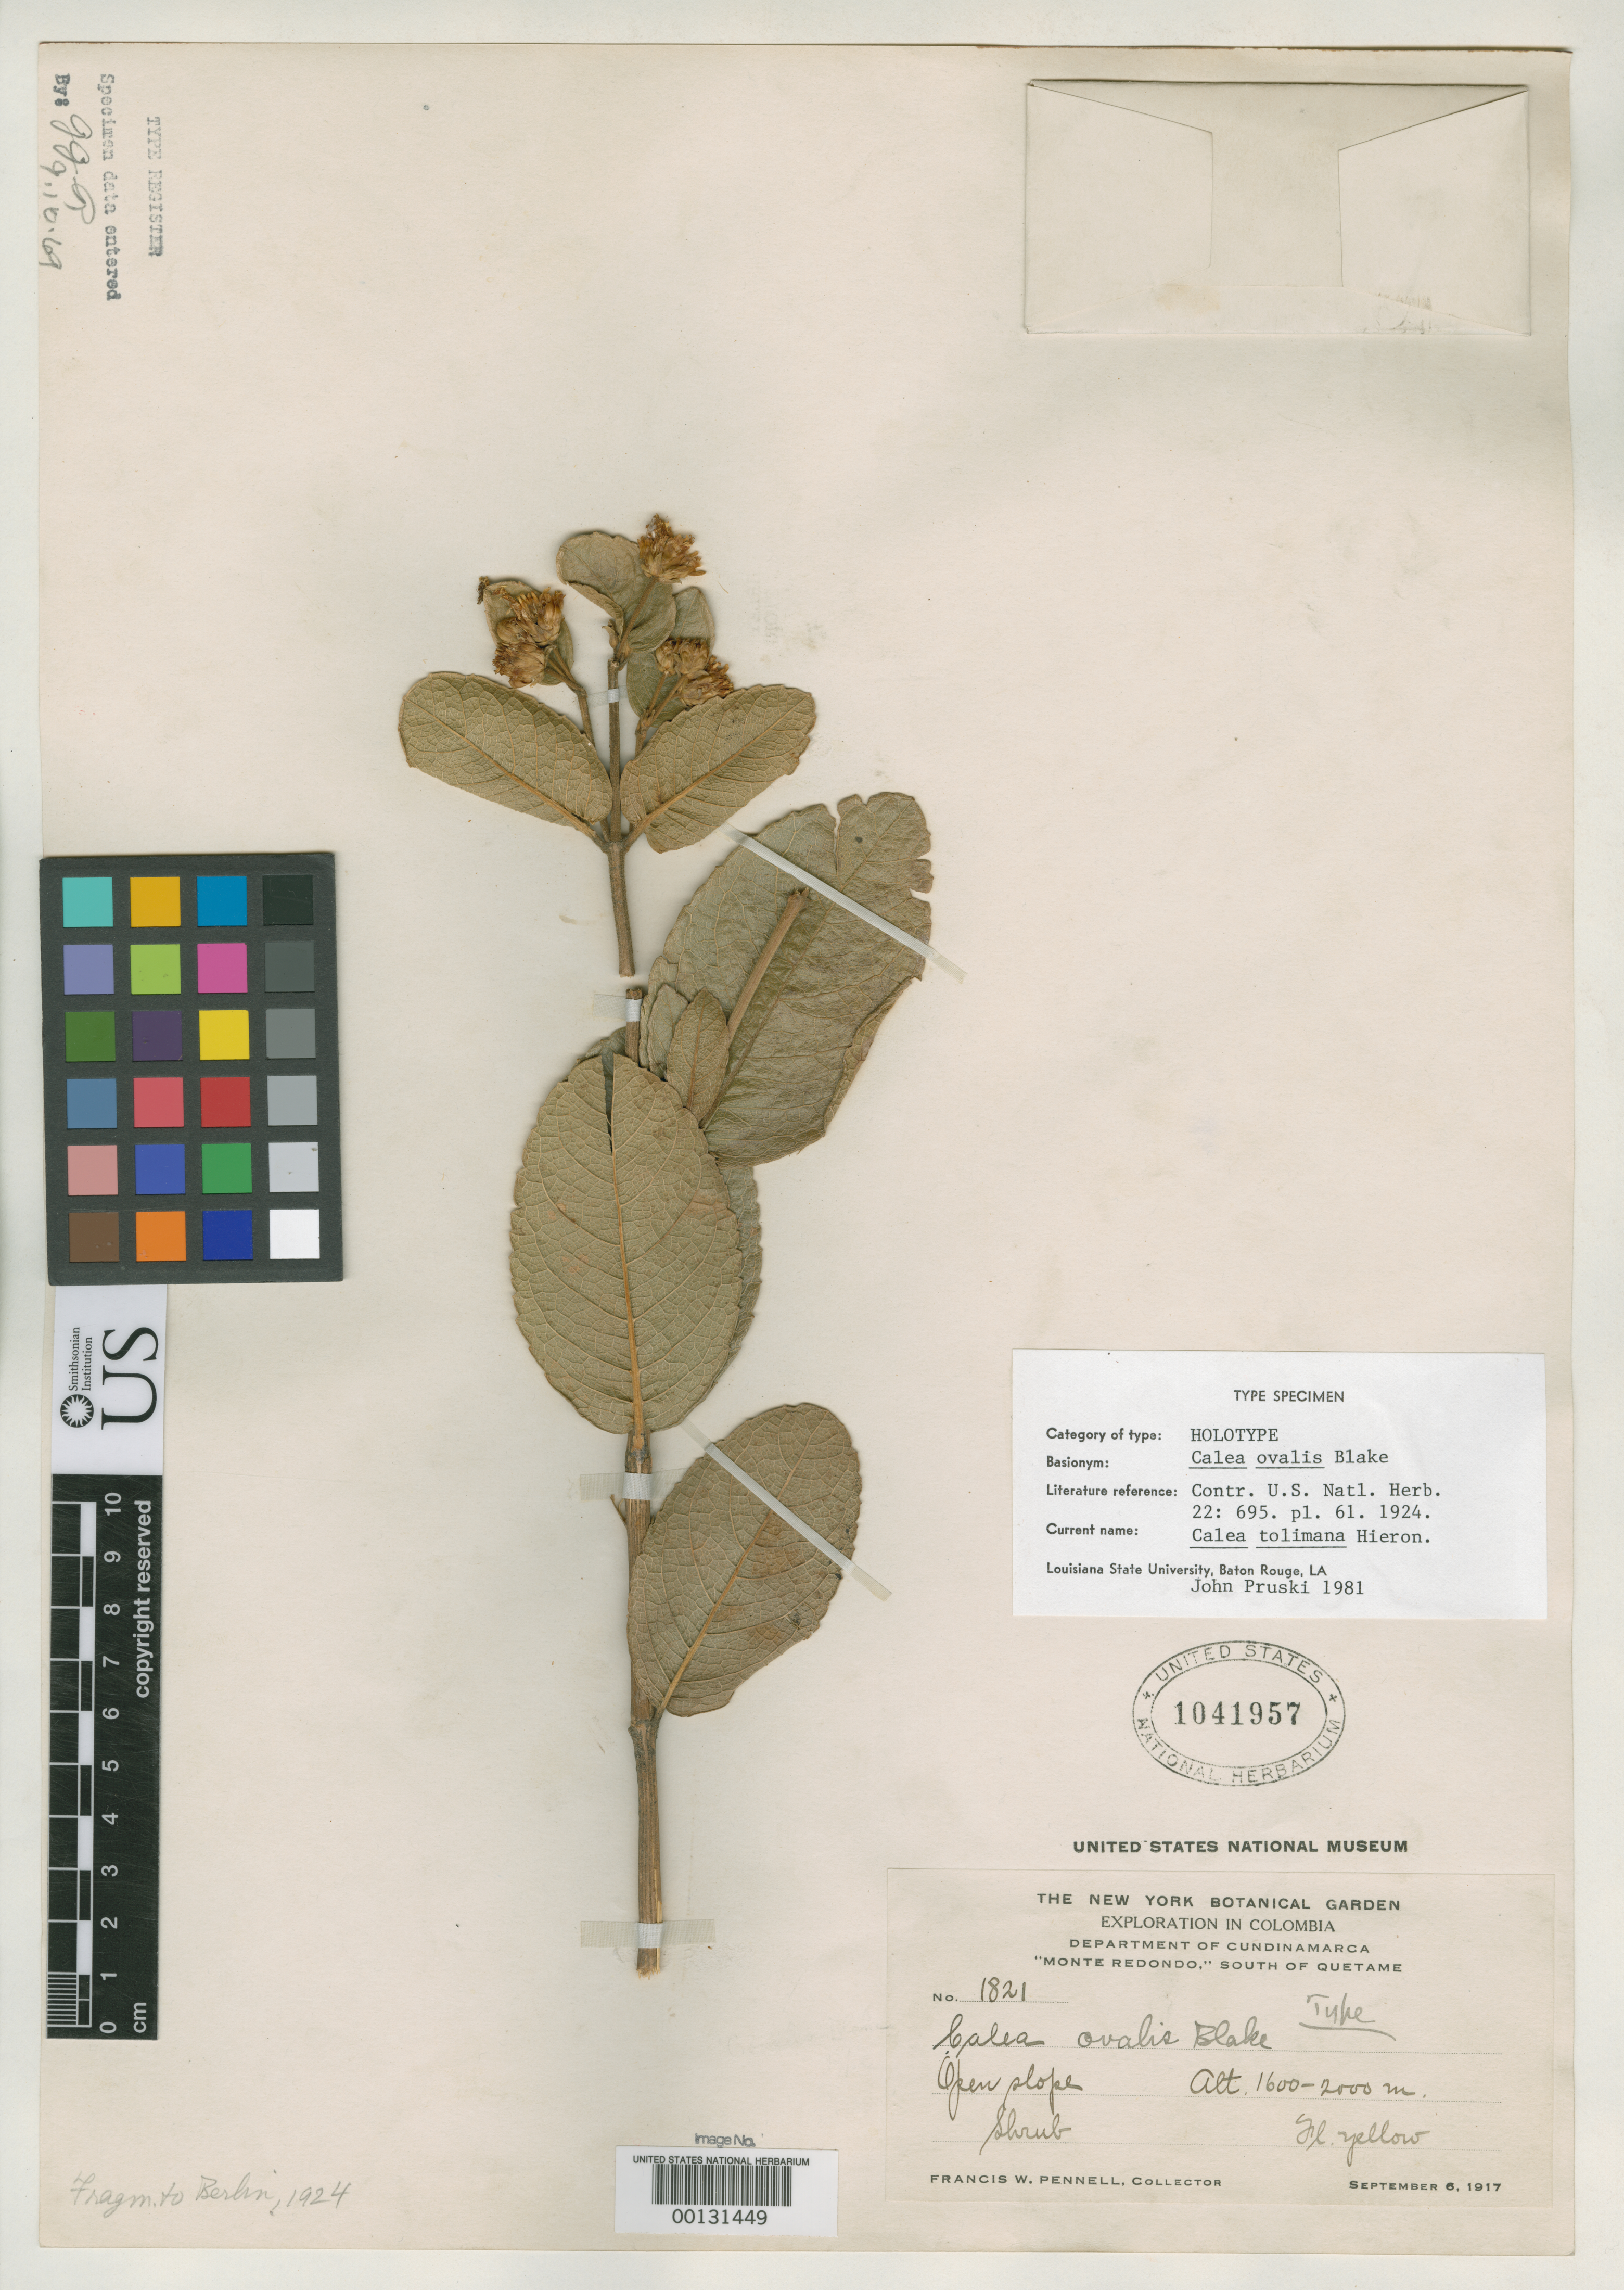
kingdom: Plantae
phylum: Tracheophyta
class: Magnoliopsida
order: Asterales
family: Asteraceae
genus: Calea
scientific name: Calea ovalis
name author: S.F. Blake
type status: Holotype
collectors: F. W. Pennell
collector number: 1821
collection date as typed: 06 Sep 1917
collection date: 1917-09-06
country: Colombia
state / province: Cundinamarca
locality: Quetame.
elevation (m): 1600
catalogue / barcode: US 1041957